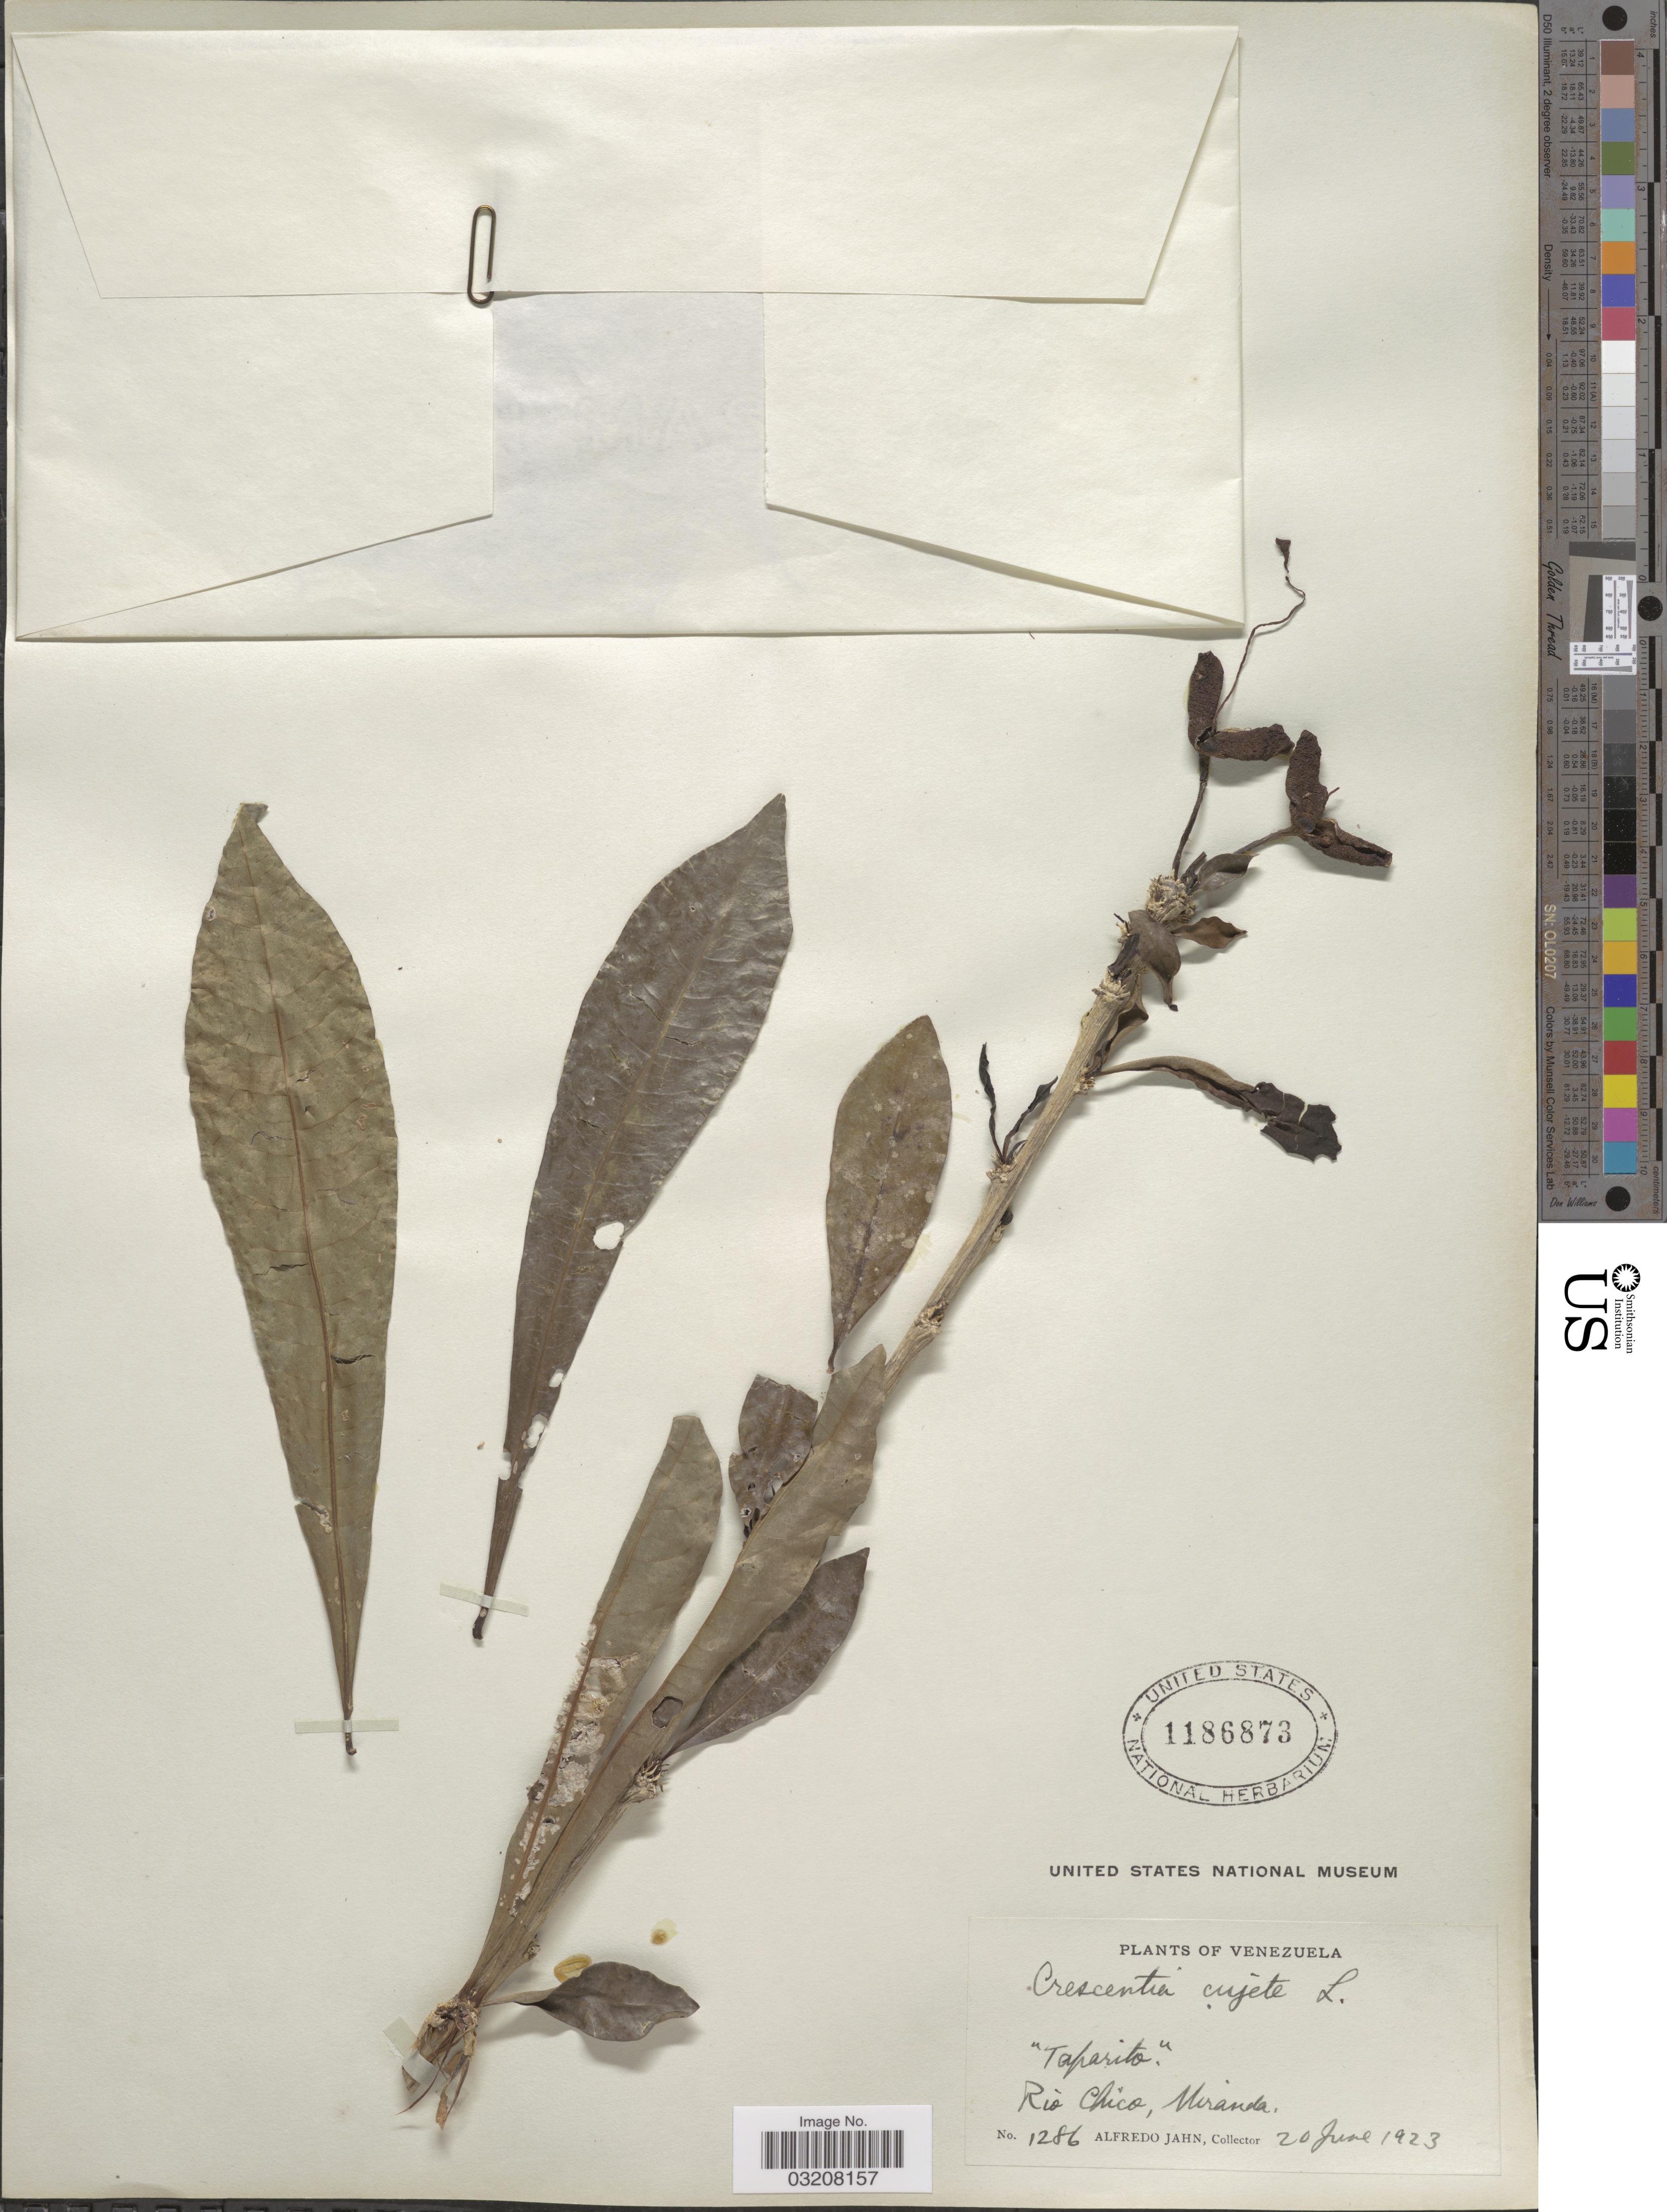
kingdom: Plantae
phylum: Tracheophyta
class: Magnoliopsida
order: Lamiales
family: Bignoniaceae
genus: Crescentia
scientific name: Crescentia cujete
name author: L.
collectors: A. Jahn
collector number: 1286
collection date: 1923-06-20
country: Venezuela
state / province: Miranda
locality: Rio Chico.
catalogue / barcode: US 1186873